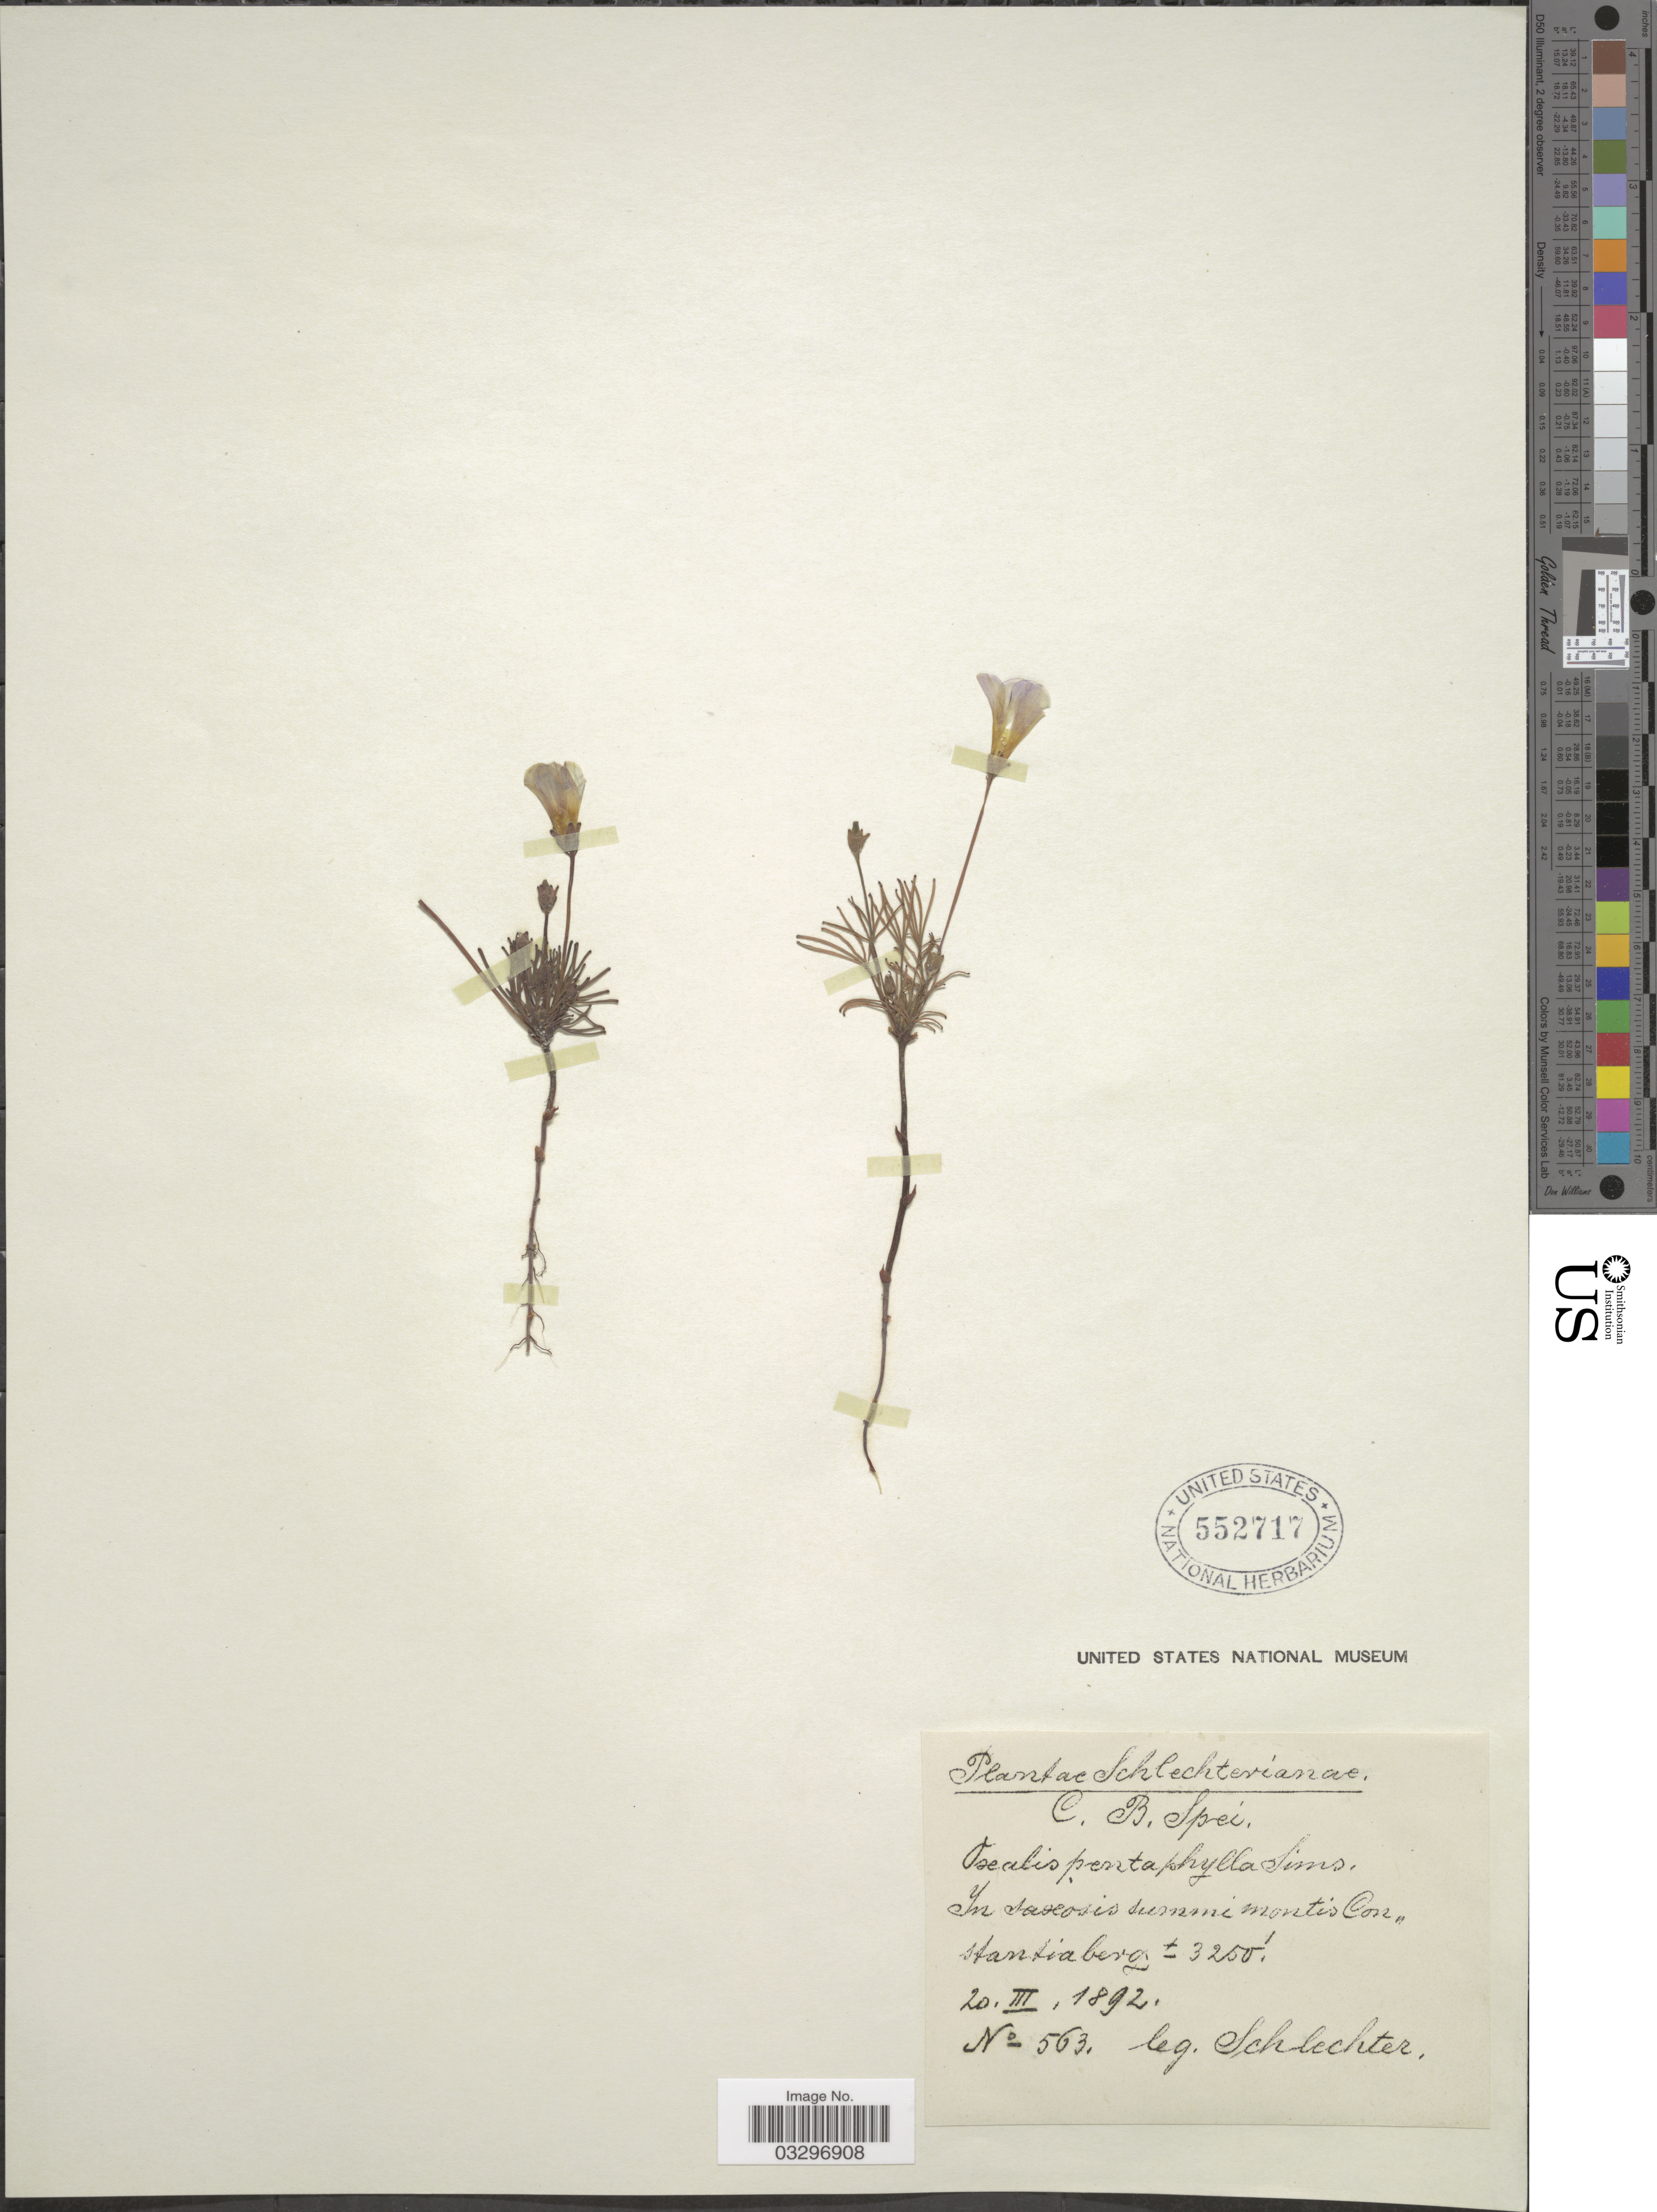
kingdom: Plantae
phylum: Tracheophyta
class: Magnoliopsida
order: Oxalidales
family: Oxalidaceae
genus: Oxalis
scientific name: Oxalis pentaphylla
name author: Sims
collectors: Schlechter, --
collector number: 563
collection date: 1892-03-20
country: South Africa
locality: In saoeosis summi montis Con-stantiaberg.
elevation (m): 991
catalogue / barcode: US 552717